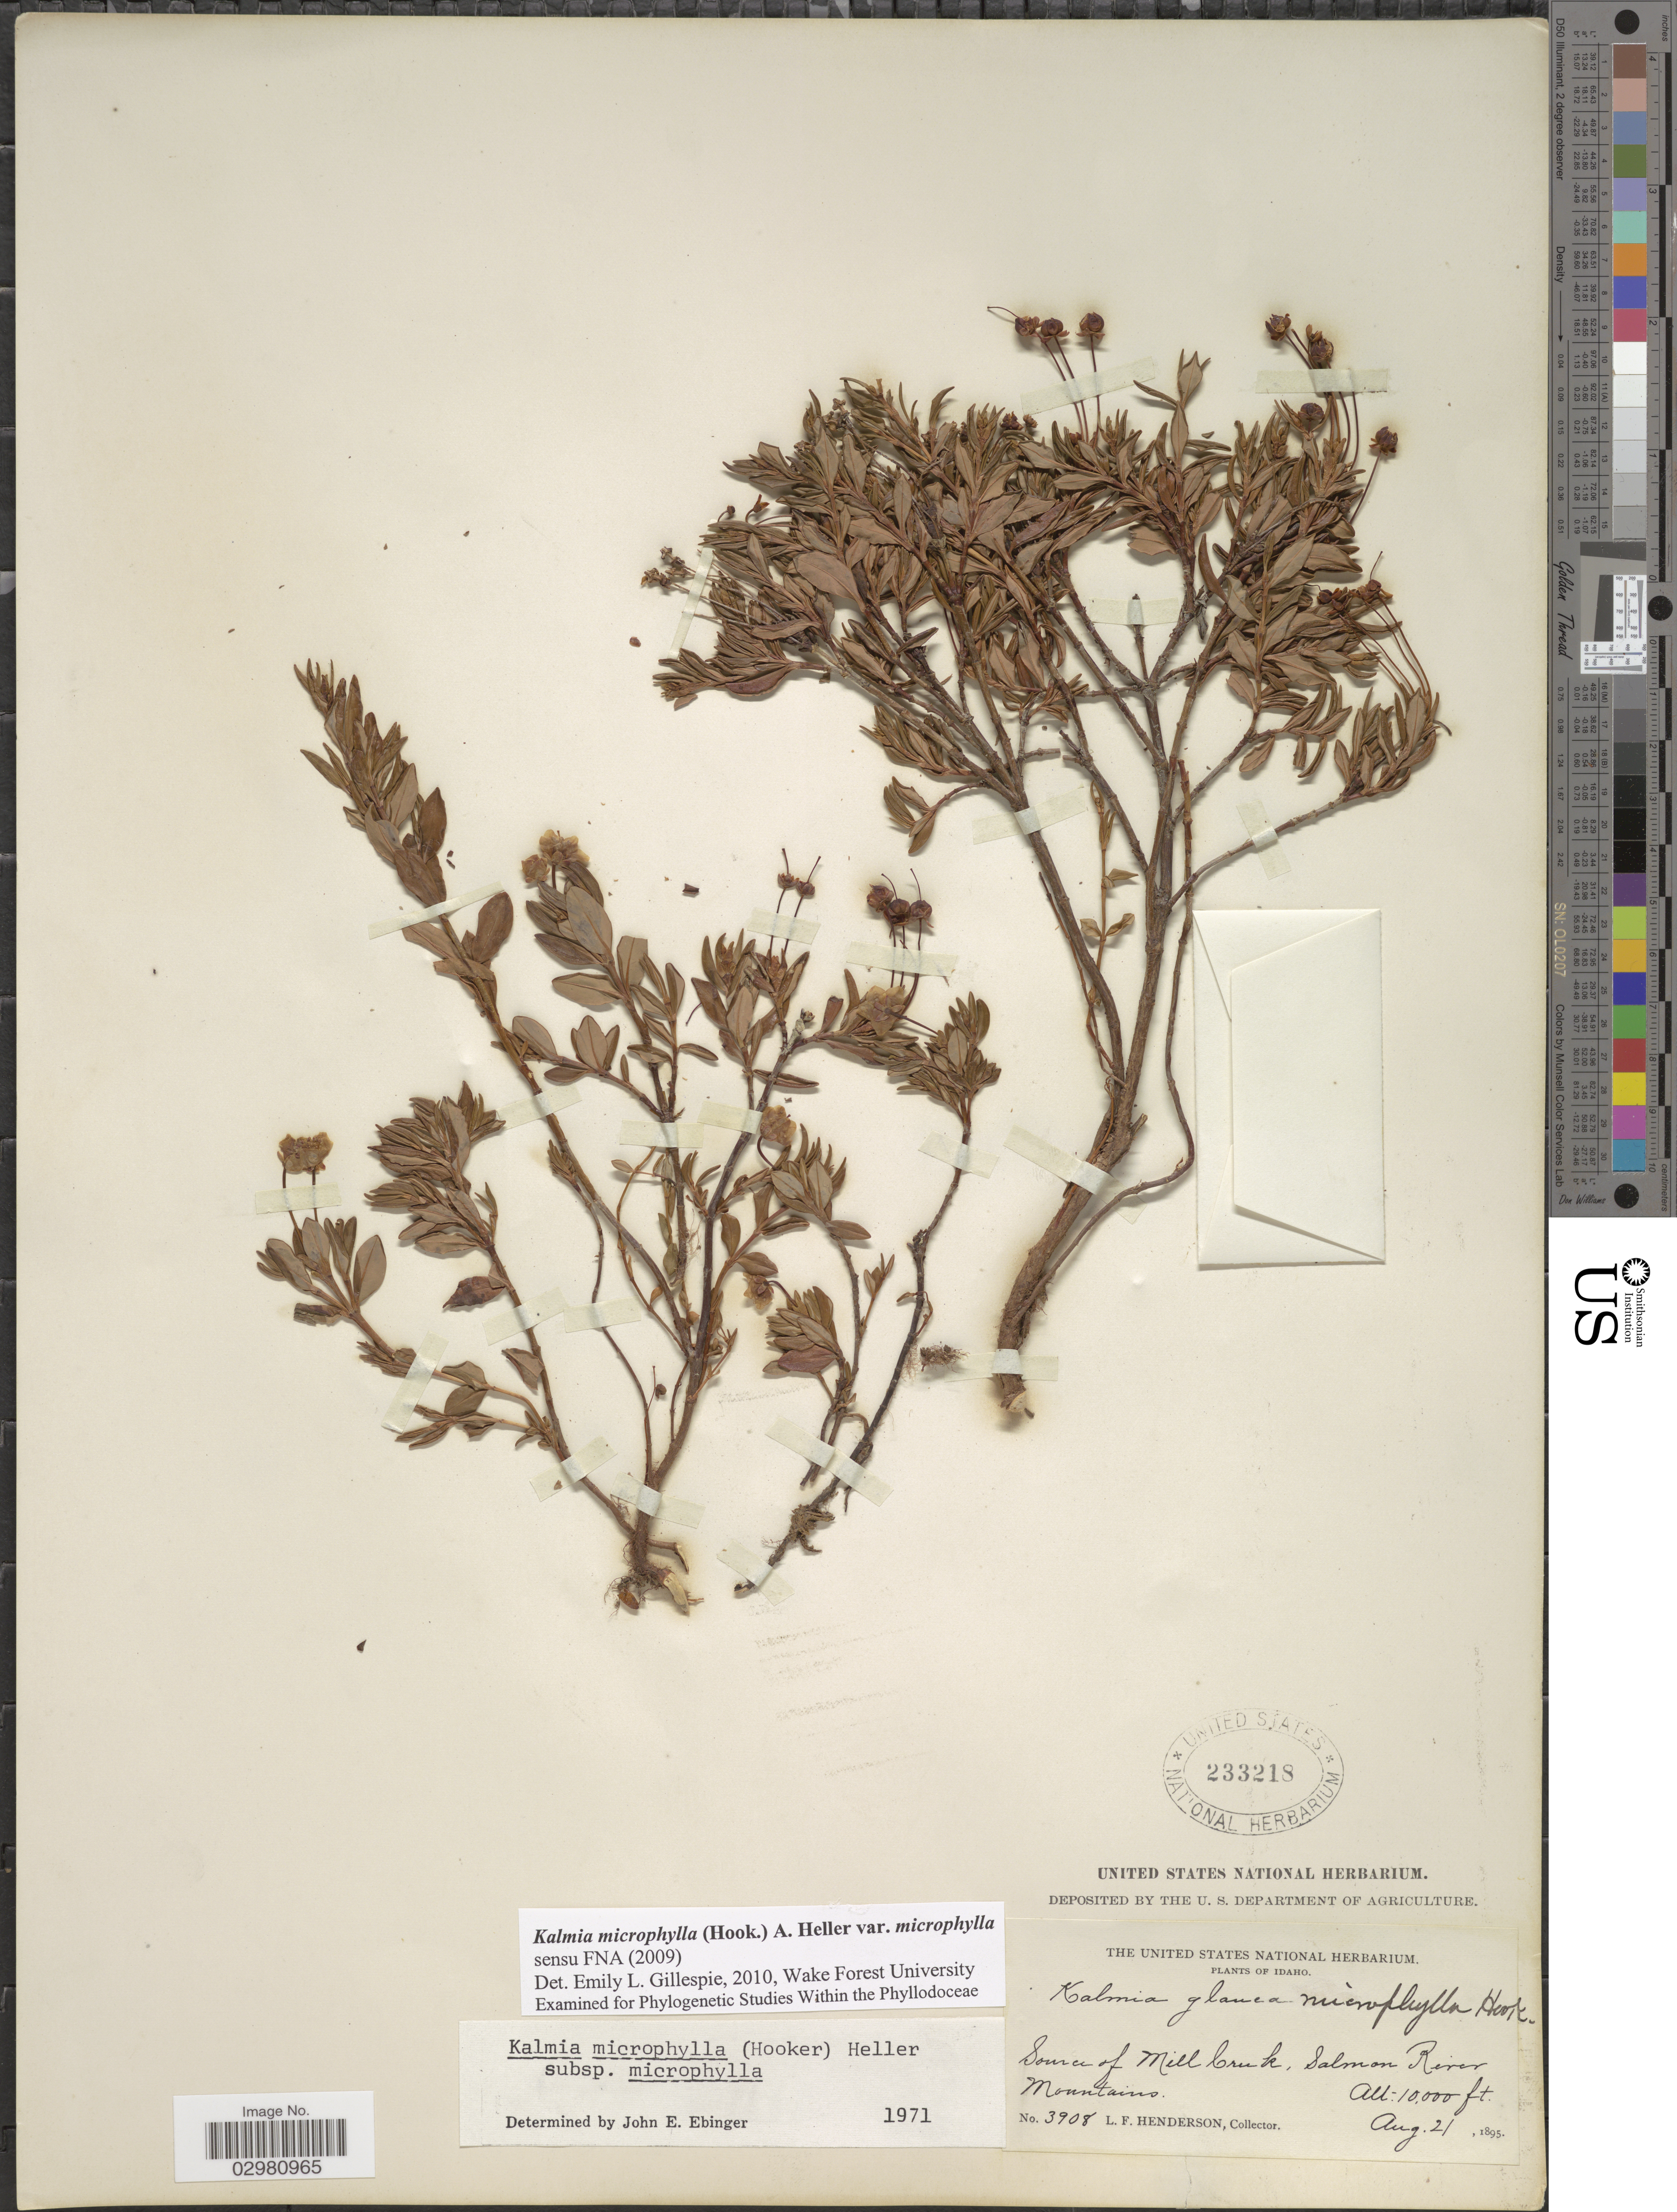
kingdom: Plantae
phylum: Tracheophyta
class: Magnoliopsida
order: Ericales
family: Ericaceae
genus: Kalmia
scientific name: Kalmia microphylla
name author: (Hook.) A. Heller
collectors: L. Henderson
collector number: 3908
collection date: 1895-08-21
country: United States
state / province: Idaho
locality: Source of Mill Creek, Salmon River Mountains.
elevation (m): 3048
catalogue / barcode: US 233218